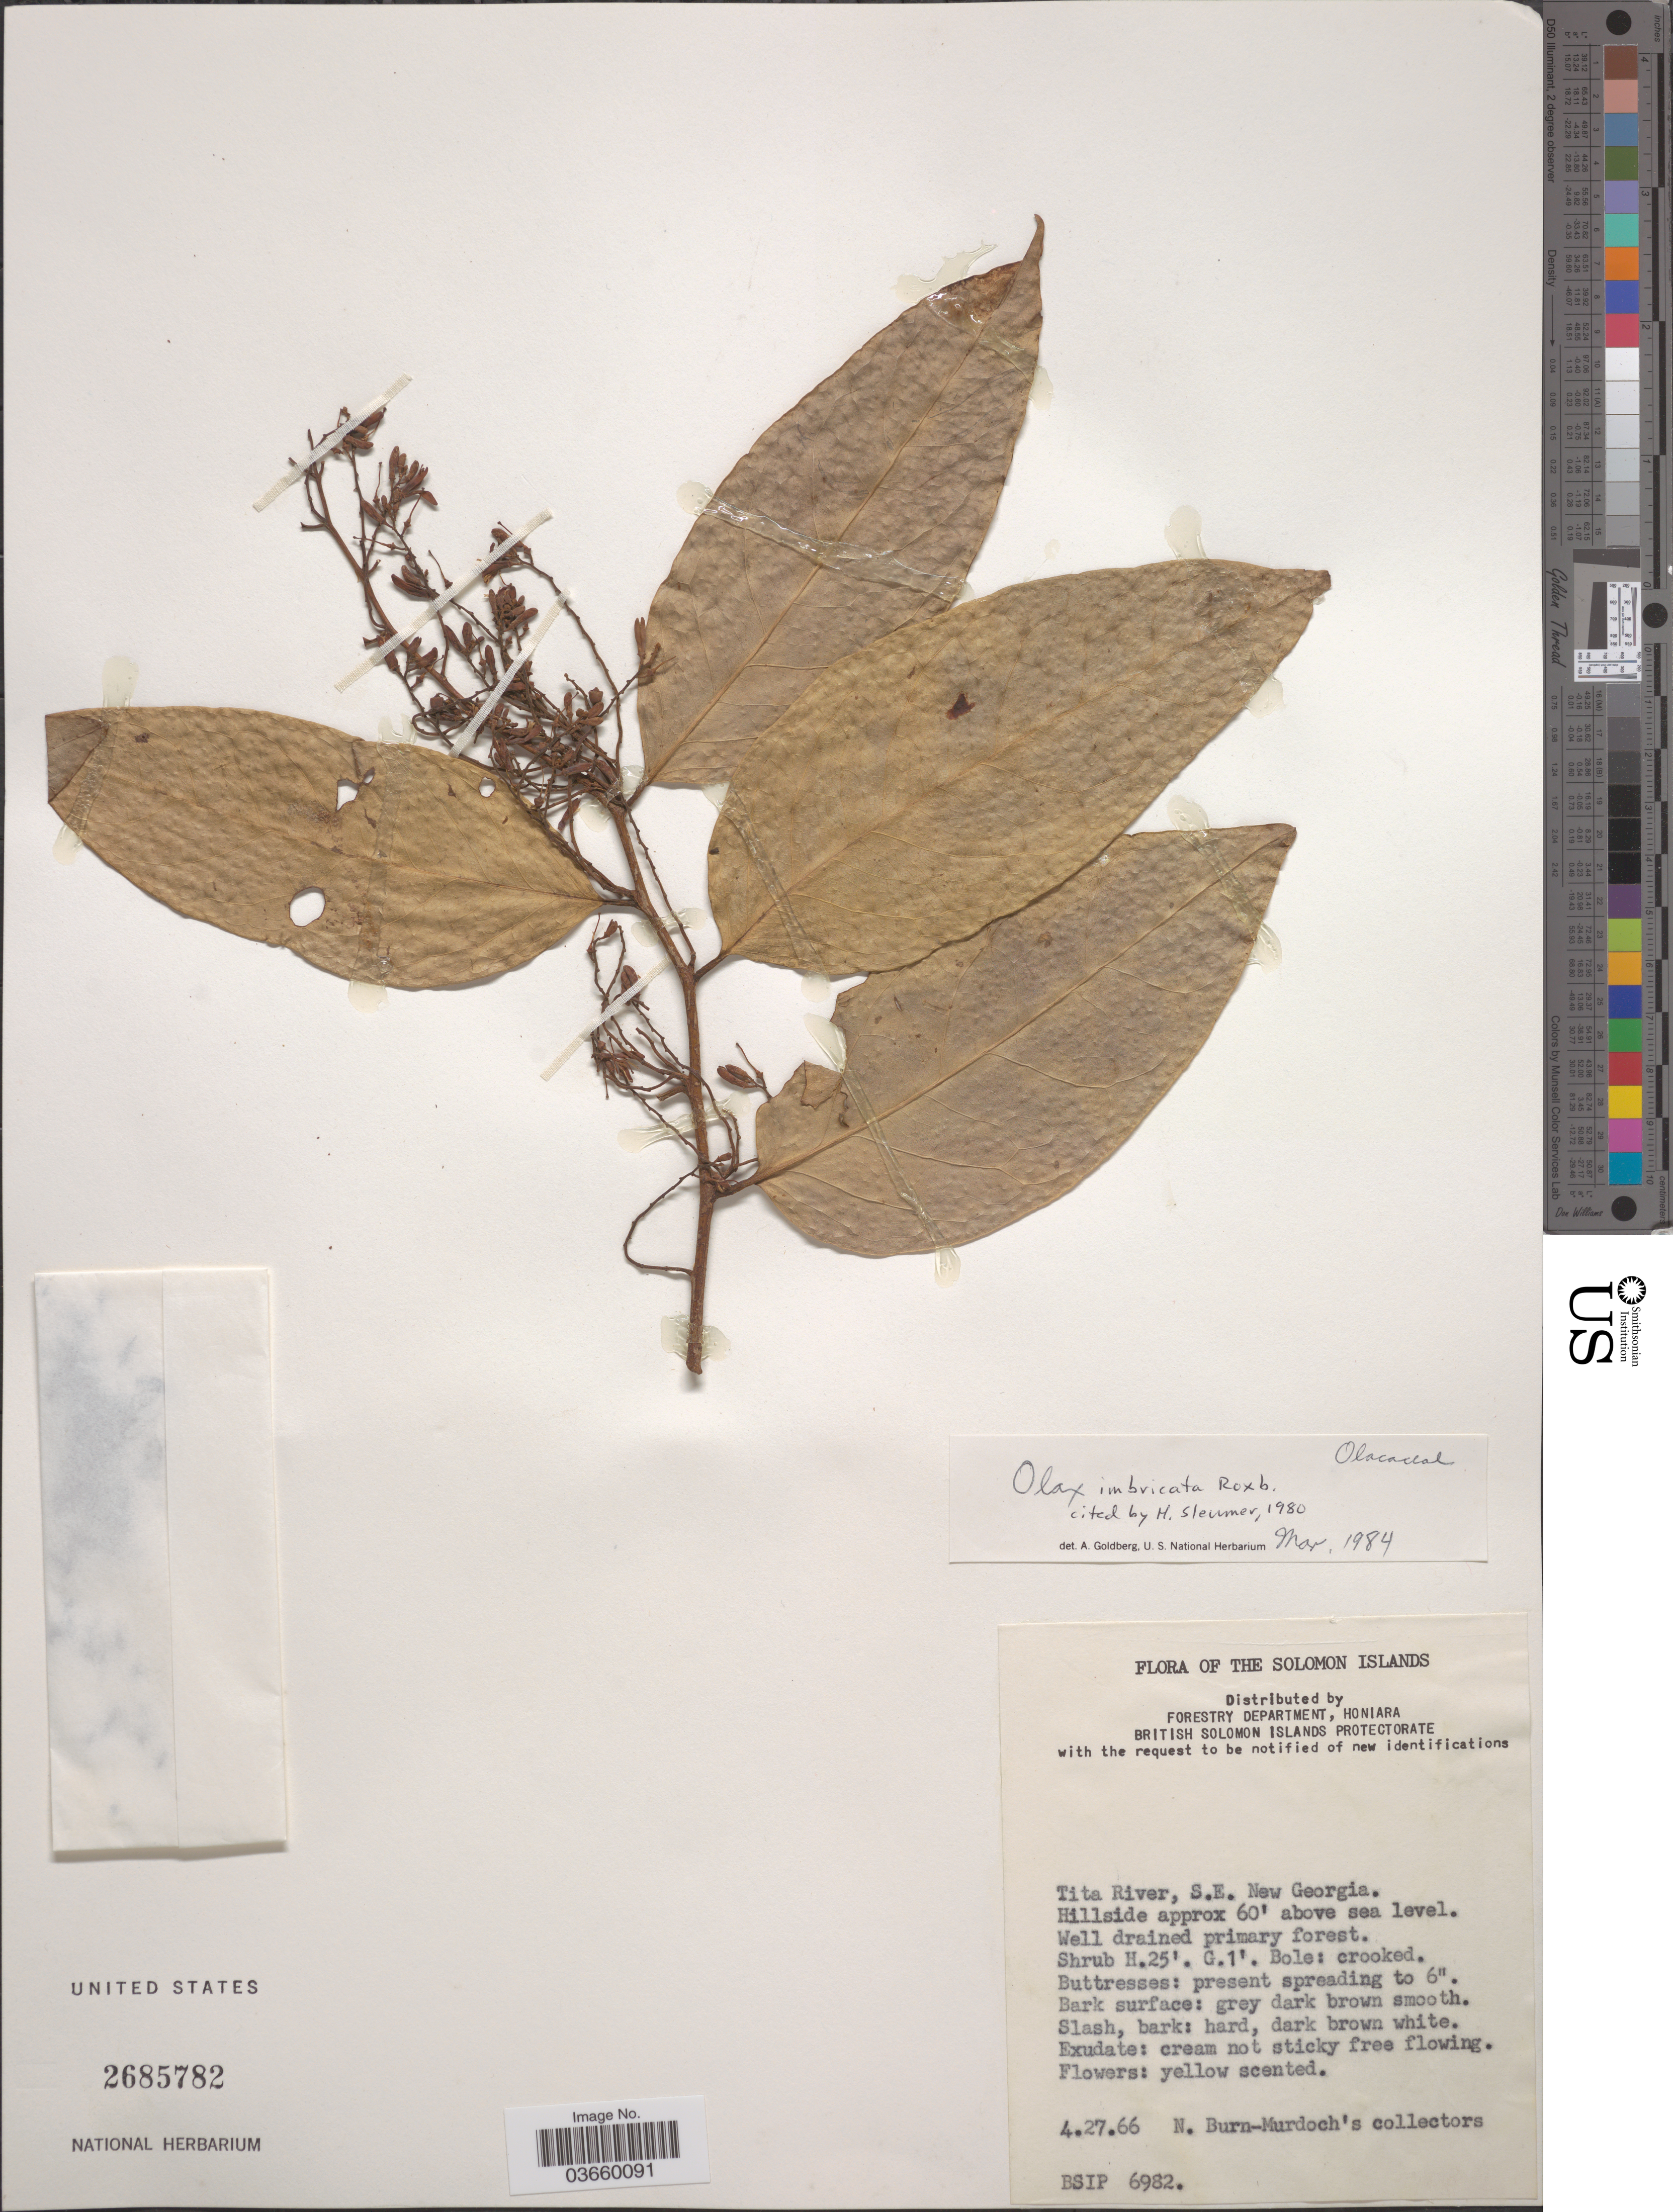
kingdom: Plantae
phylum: Tracheophyta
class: Magnoliopsida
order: Santalales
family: Olacaceae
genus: Olax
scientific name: Olax imbricata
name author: Roxb.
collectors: N. Burn-Murdoch's collectors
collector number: BSIP 6982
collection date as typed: Transcribed d/m/y: 27/4/66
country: Solomon Islands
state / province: Solomon Islands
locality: Tita River, S.E. New Georgia.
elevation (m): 18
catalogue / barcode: US 2685782